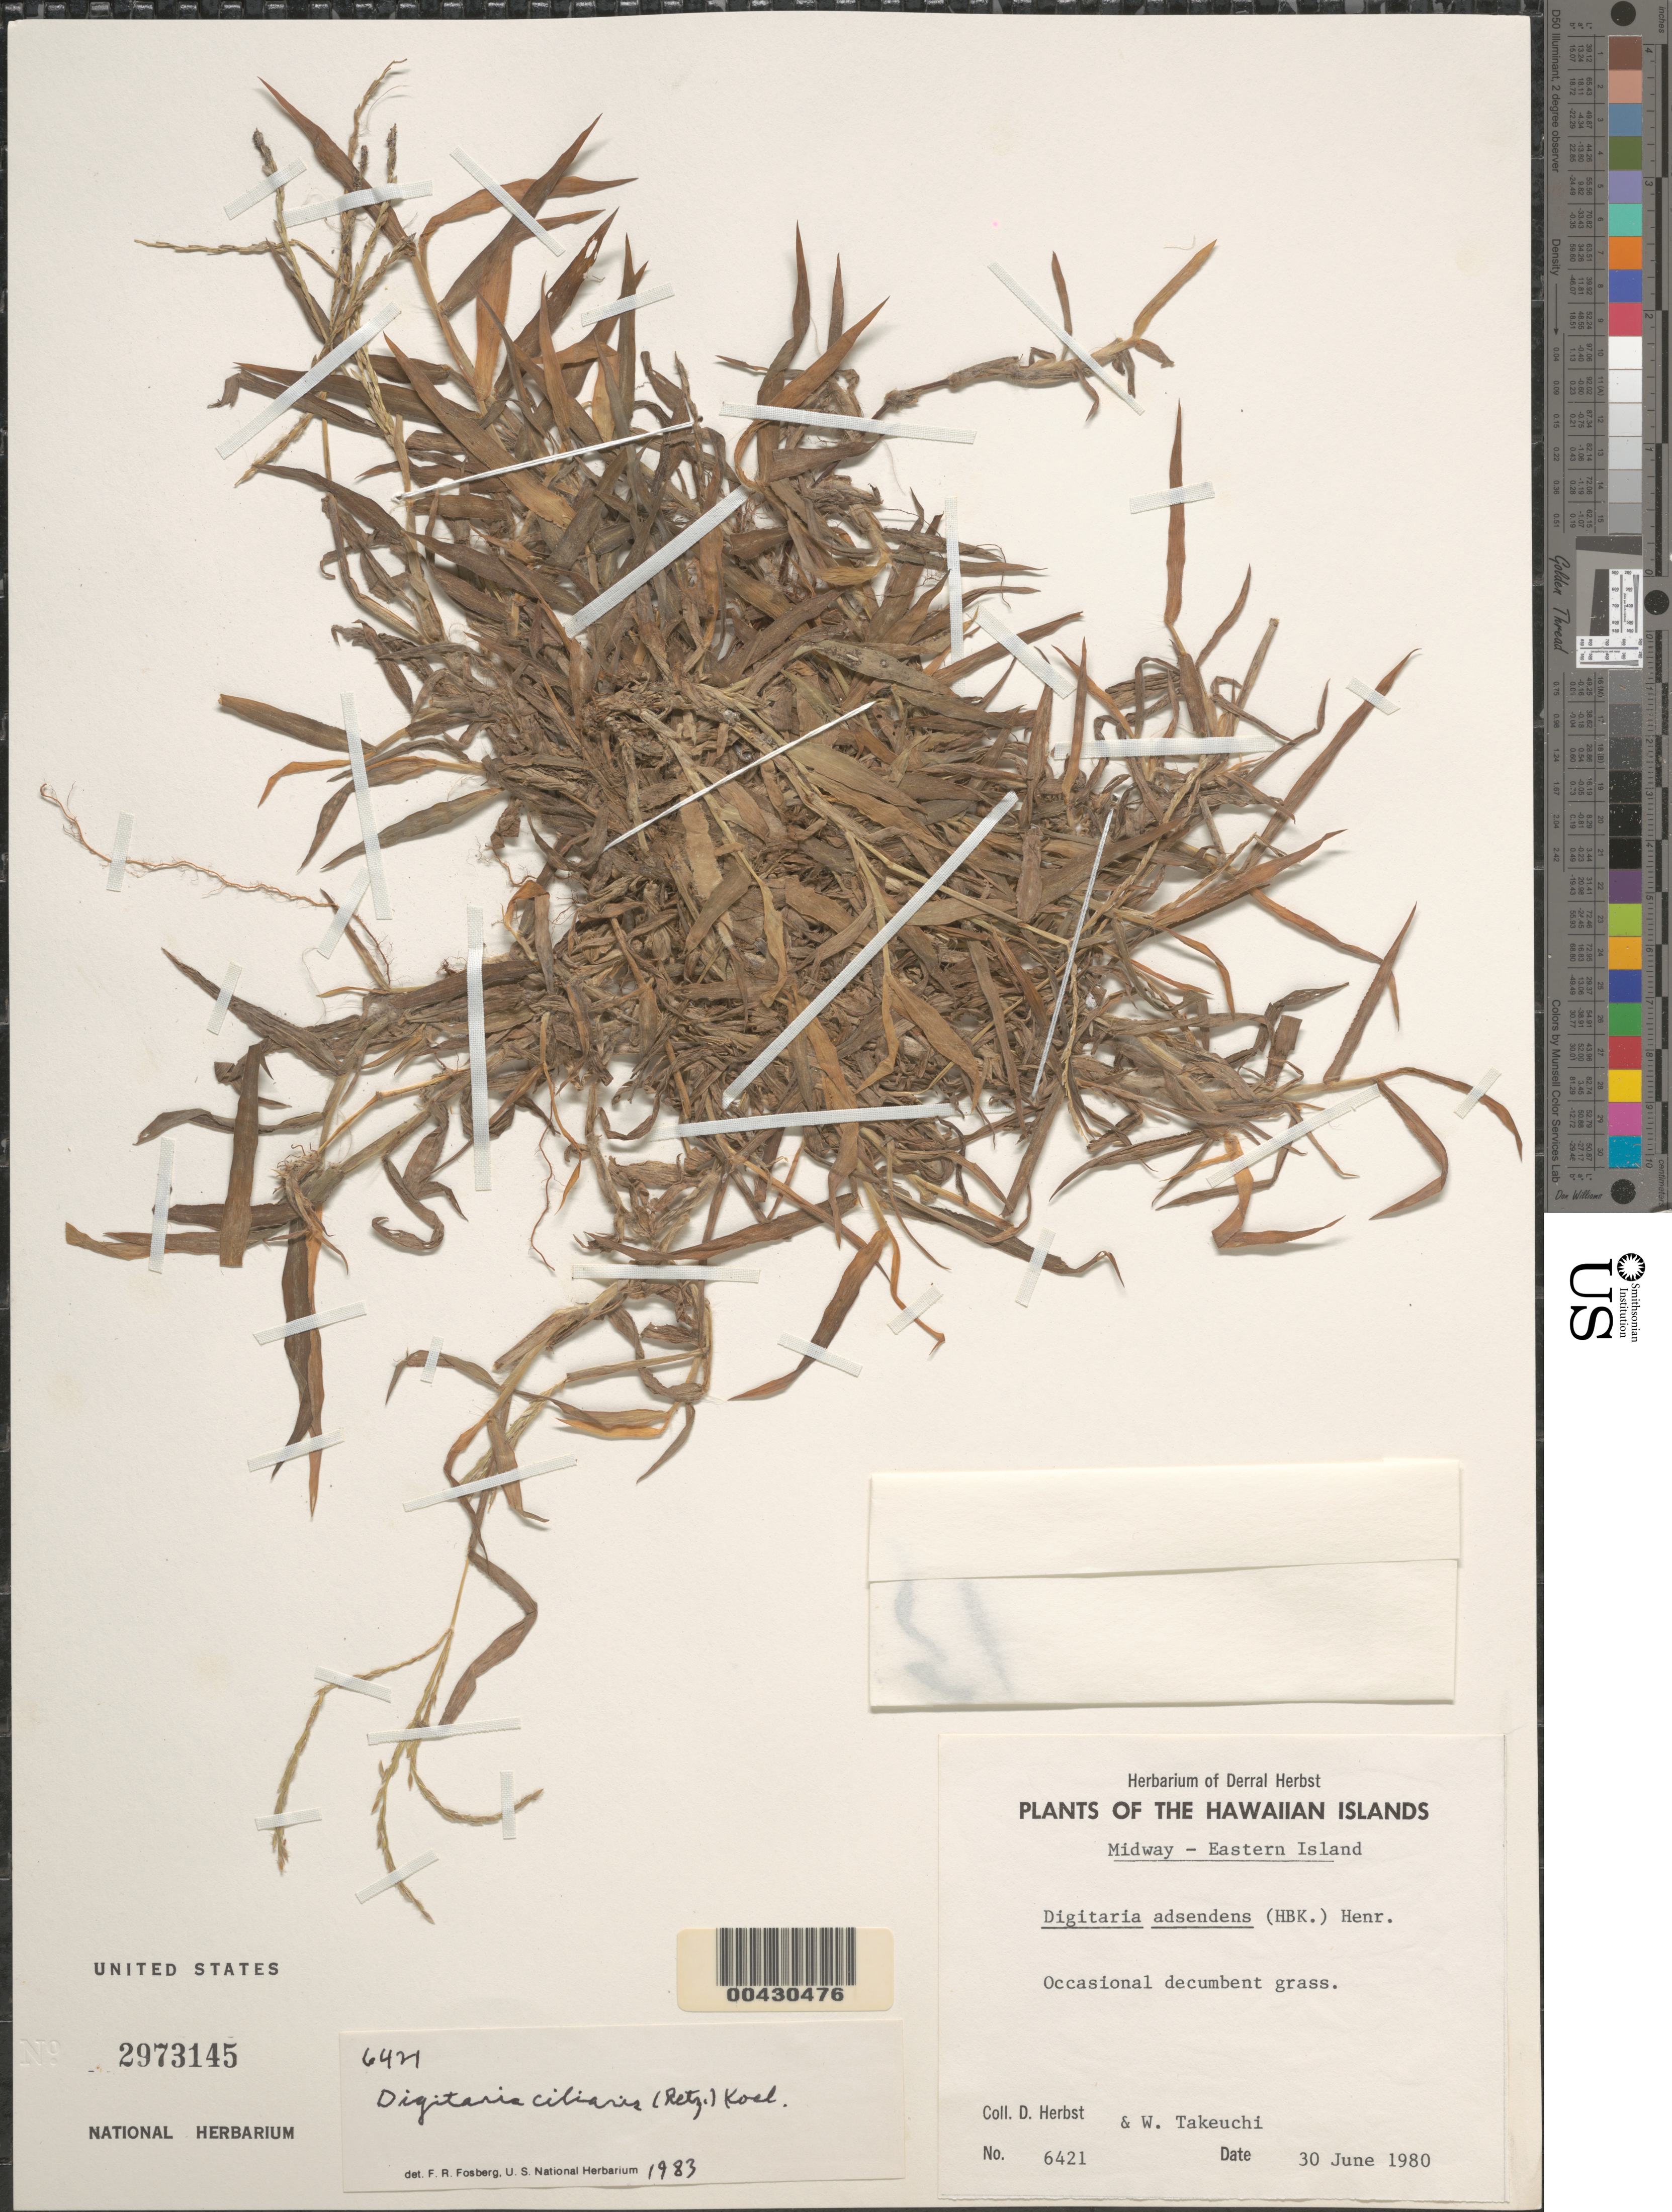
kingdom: Plantae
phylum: Tracheophyta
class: Liliopsida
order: Poales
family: Poaceae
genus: Digitaria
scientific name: Digitaria ciliaris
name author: (Retz.) Koeler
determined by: Fosberg, F. R.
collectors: D. R. Herbst & W. N. Takeuchi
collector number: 6421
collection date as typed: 30 Jun 1980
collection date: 1980-06-30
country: U.S. Administered Pacific Islands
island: Midway Atoll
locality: Eastern Islet, Midway Is.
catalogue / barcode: US 2973145